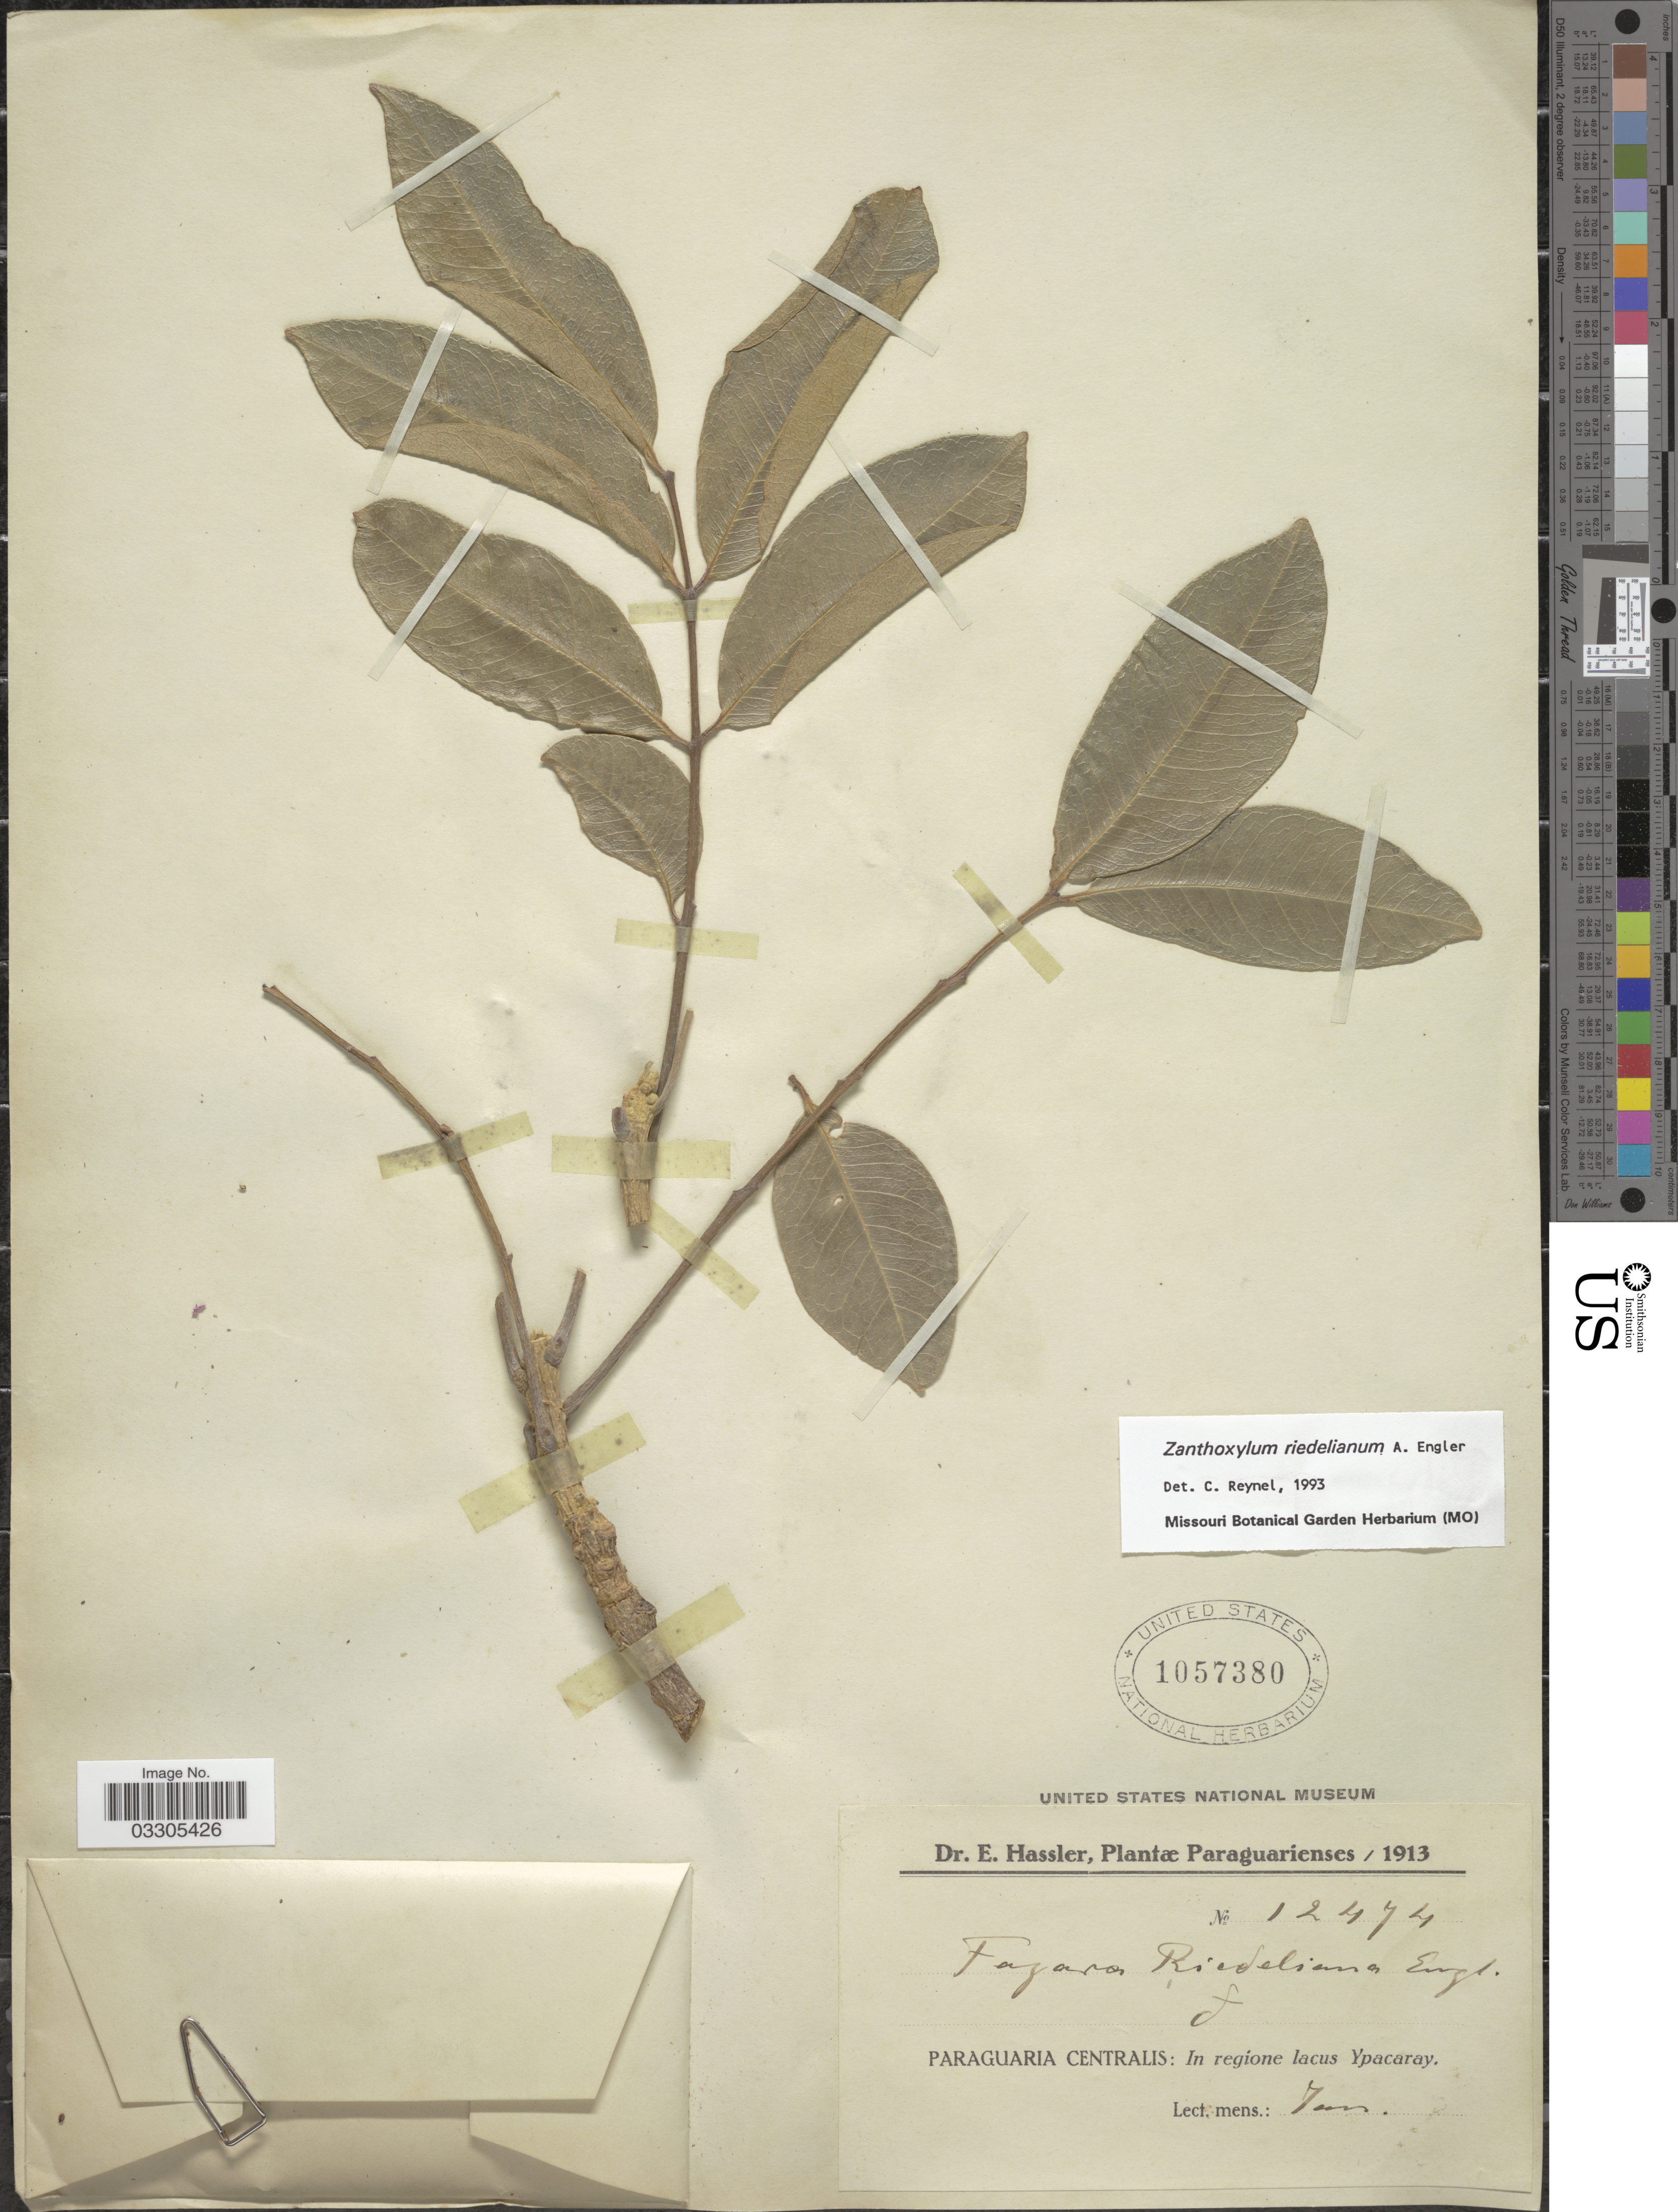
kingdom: Plantae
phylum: Tracheophyta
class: Magnoliopsida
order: Sapindales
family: Rutaceae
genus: Zanthoxylum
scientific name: Zanthoxylum riedelianum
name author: Engl.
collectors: E. Hassler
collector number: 12474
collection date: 1913-01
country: Paraguay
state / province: Central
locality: Paraguaria Centralis: In regione lacus Ypacaray.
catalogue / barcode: US 1057380